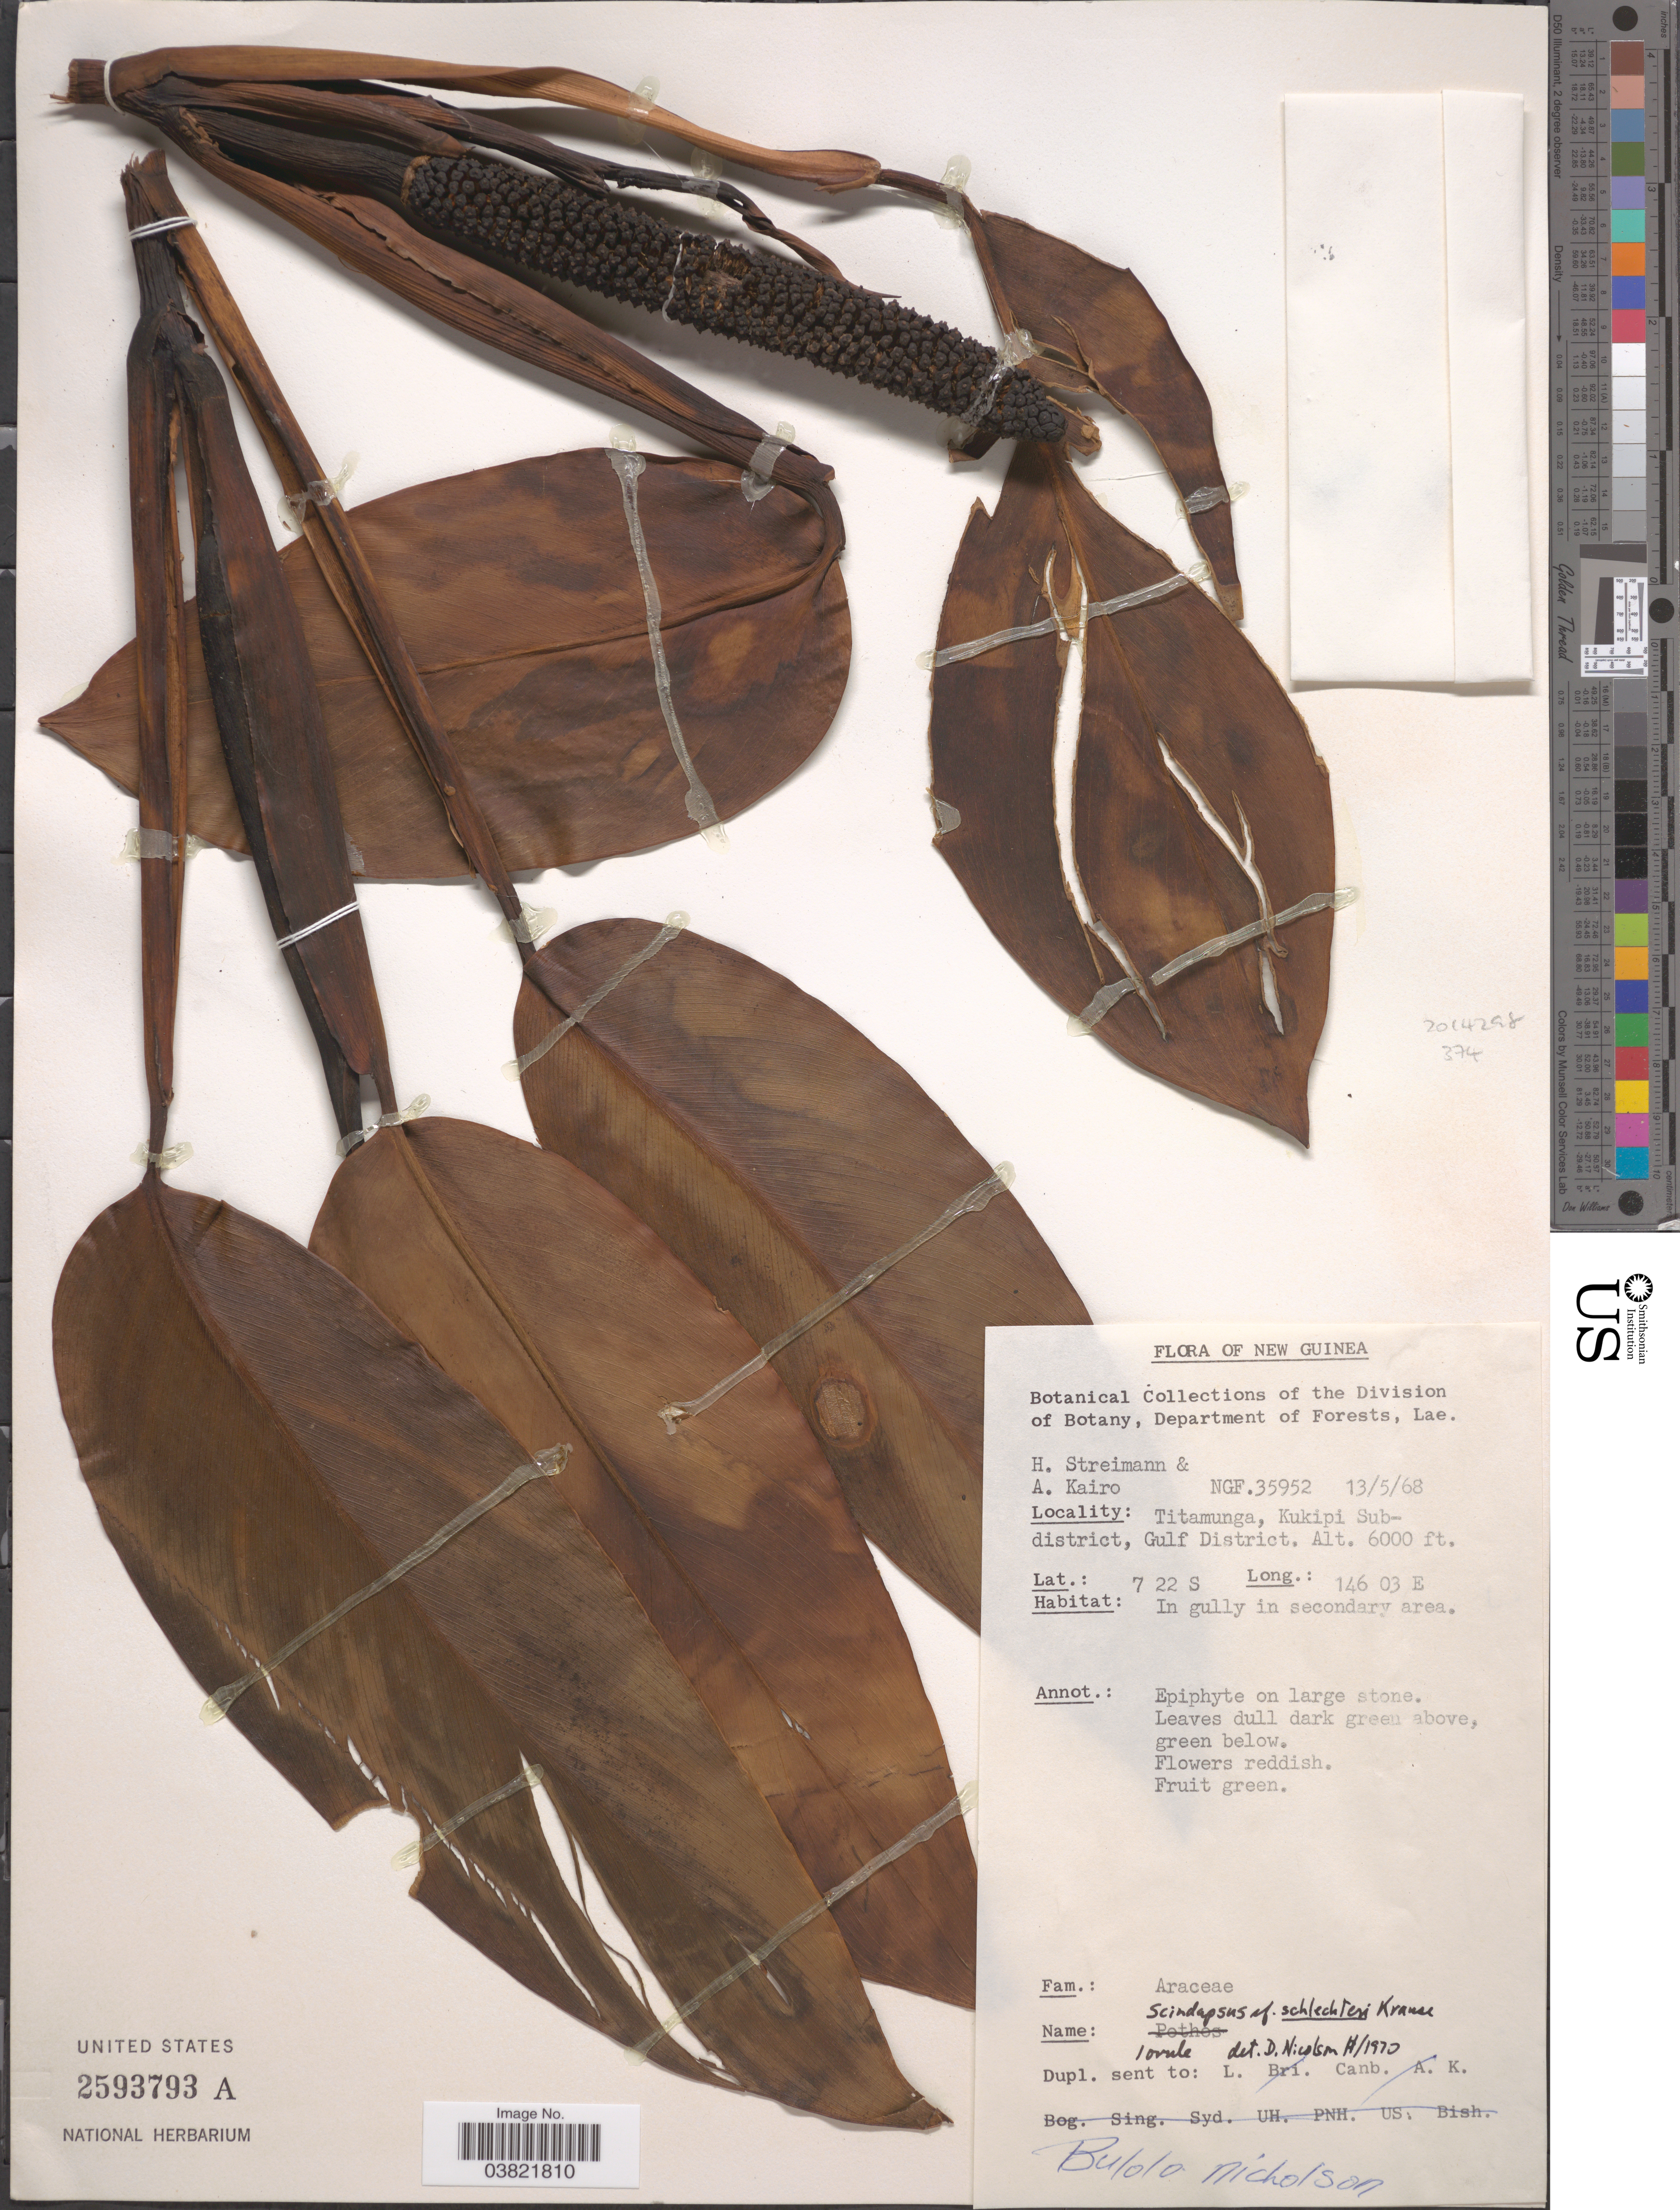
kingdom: Plantae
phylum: Tracheophyta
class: Liliopsida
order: Alismatales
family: Araceae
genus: Scindapsus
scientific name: Scindapsus schlechteri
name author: K. Krause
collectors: H. Streimann & A. Kairo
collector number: NGF35952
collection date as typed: Transcribed d/m/y: 13/5/68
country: Papua New Guinea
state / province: Gulf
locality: New Guinea. Titamunga, Kukipi Subdistrict, Gulf District. In gully in secondary area.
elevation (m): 1829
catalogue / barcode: US 2593793A